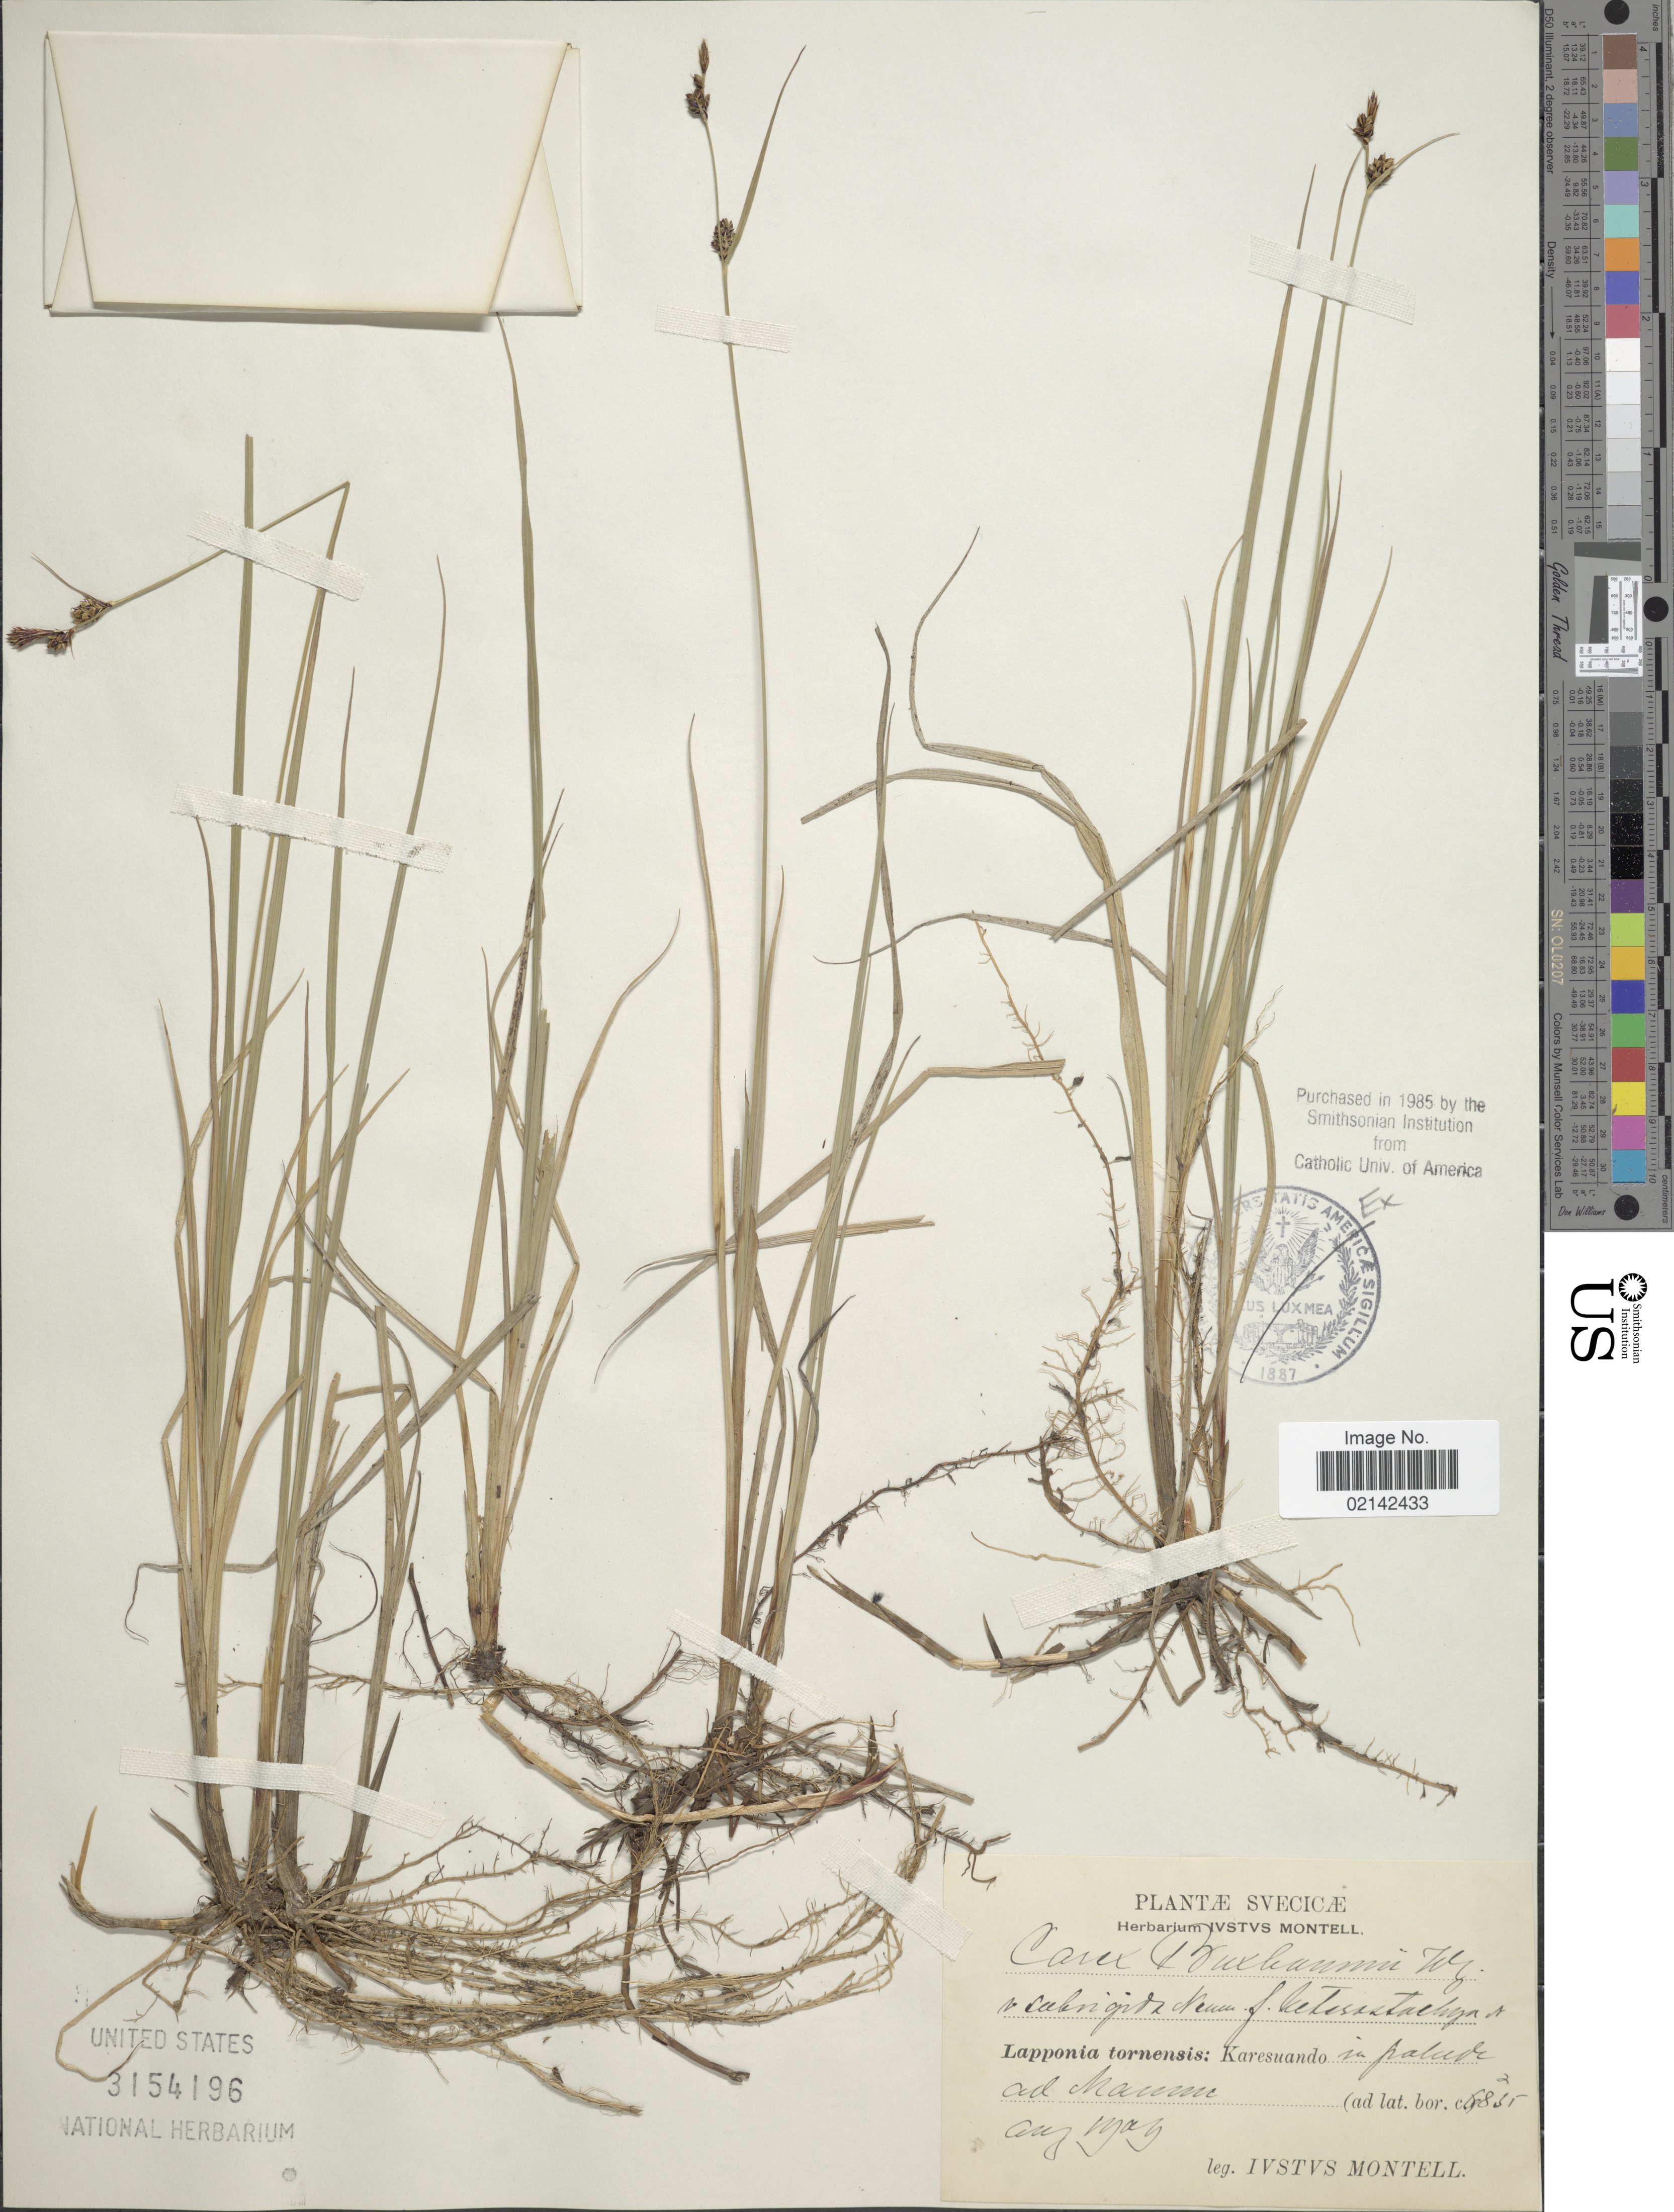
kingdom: Plantae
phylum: Tracheophyta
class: Liliopsida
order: Poales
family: Cyperaceae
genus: Carex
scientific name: Carex buxbaumii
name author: Wahlenb.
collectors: I. Montell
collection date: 1909-08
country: Sweden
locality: Svecicae, Lapponia tornensis: Karesuando in palude ad Maunu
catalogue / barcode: US 3154196